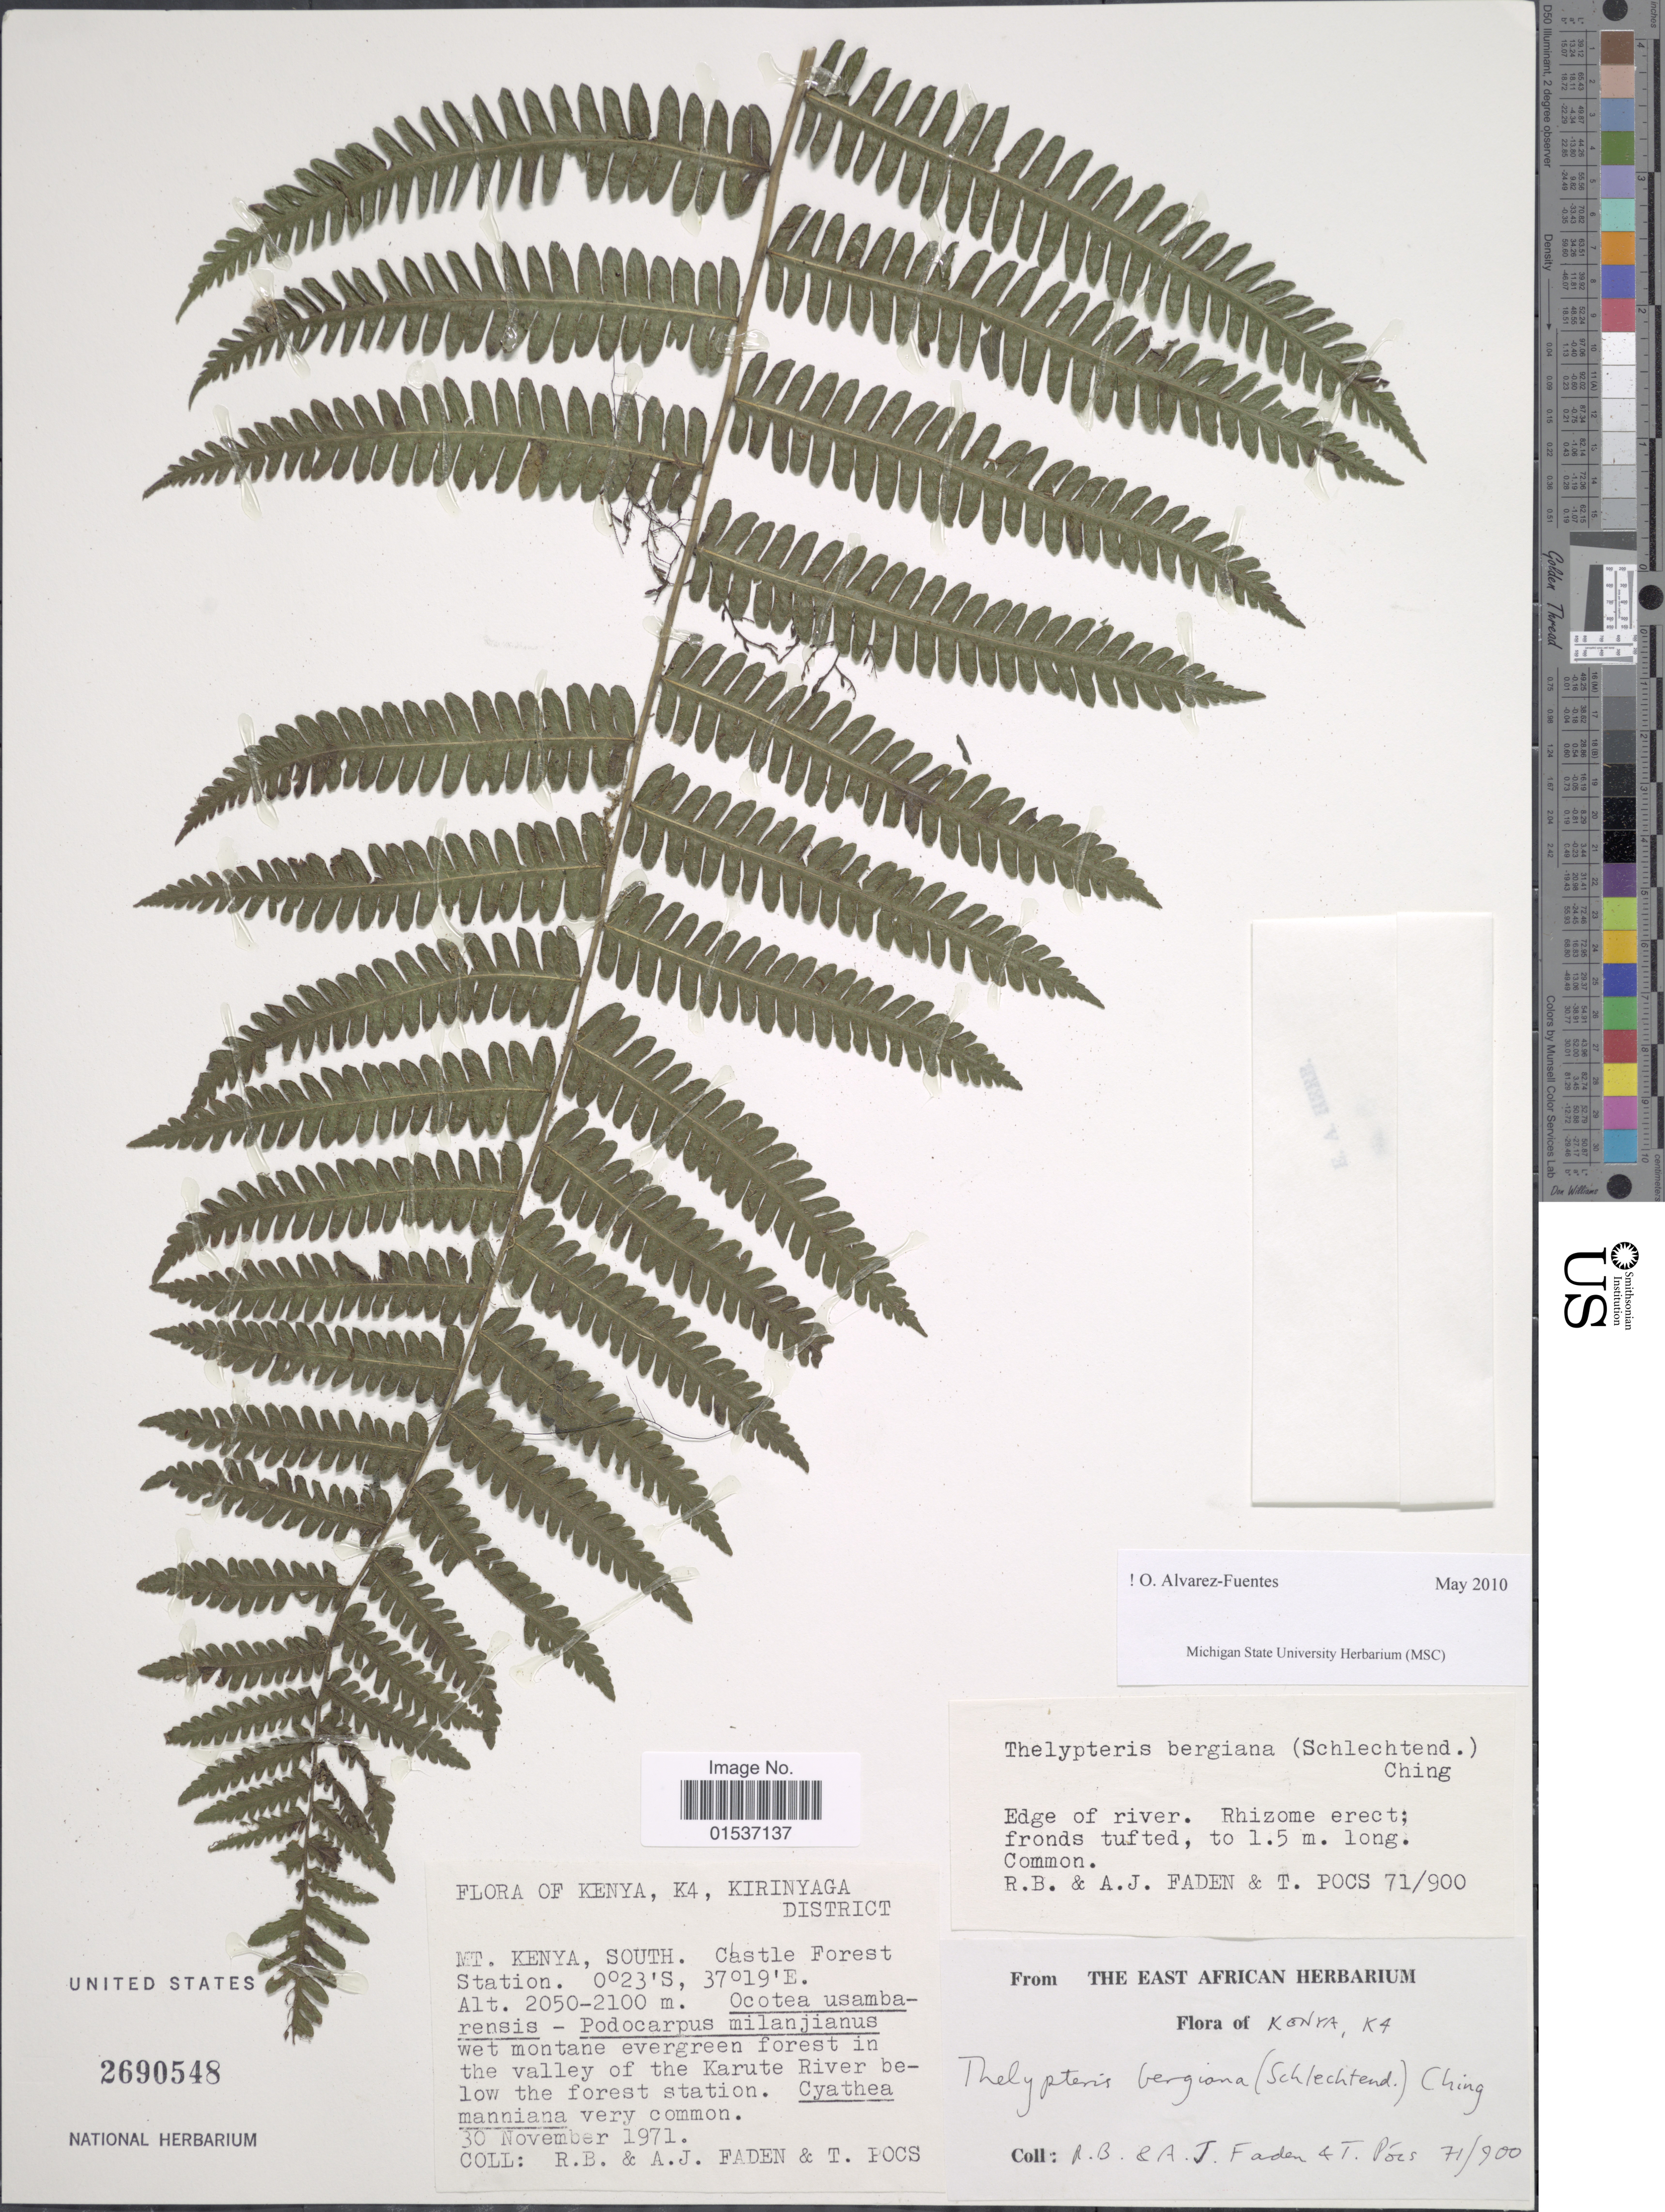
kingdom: Plantae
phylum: Tracheophyta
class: Polypodiopsida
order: Polypodiales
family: Thelypteridaceae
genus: Thelypteris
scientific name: Thelypteris bergiana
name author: (Schltdl.) Ching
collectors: R. B. Faden, A. J. Faden & T. Pocs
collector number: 71/900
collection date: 1971-11-30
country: Kenya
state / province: Kirinyaga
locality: Kenya, K4, Kiringa District, Mt, Kenya,South. Castle Forest Station.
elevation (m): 2050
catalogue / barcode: US 2690548